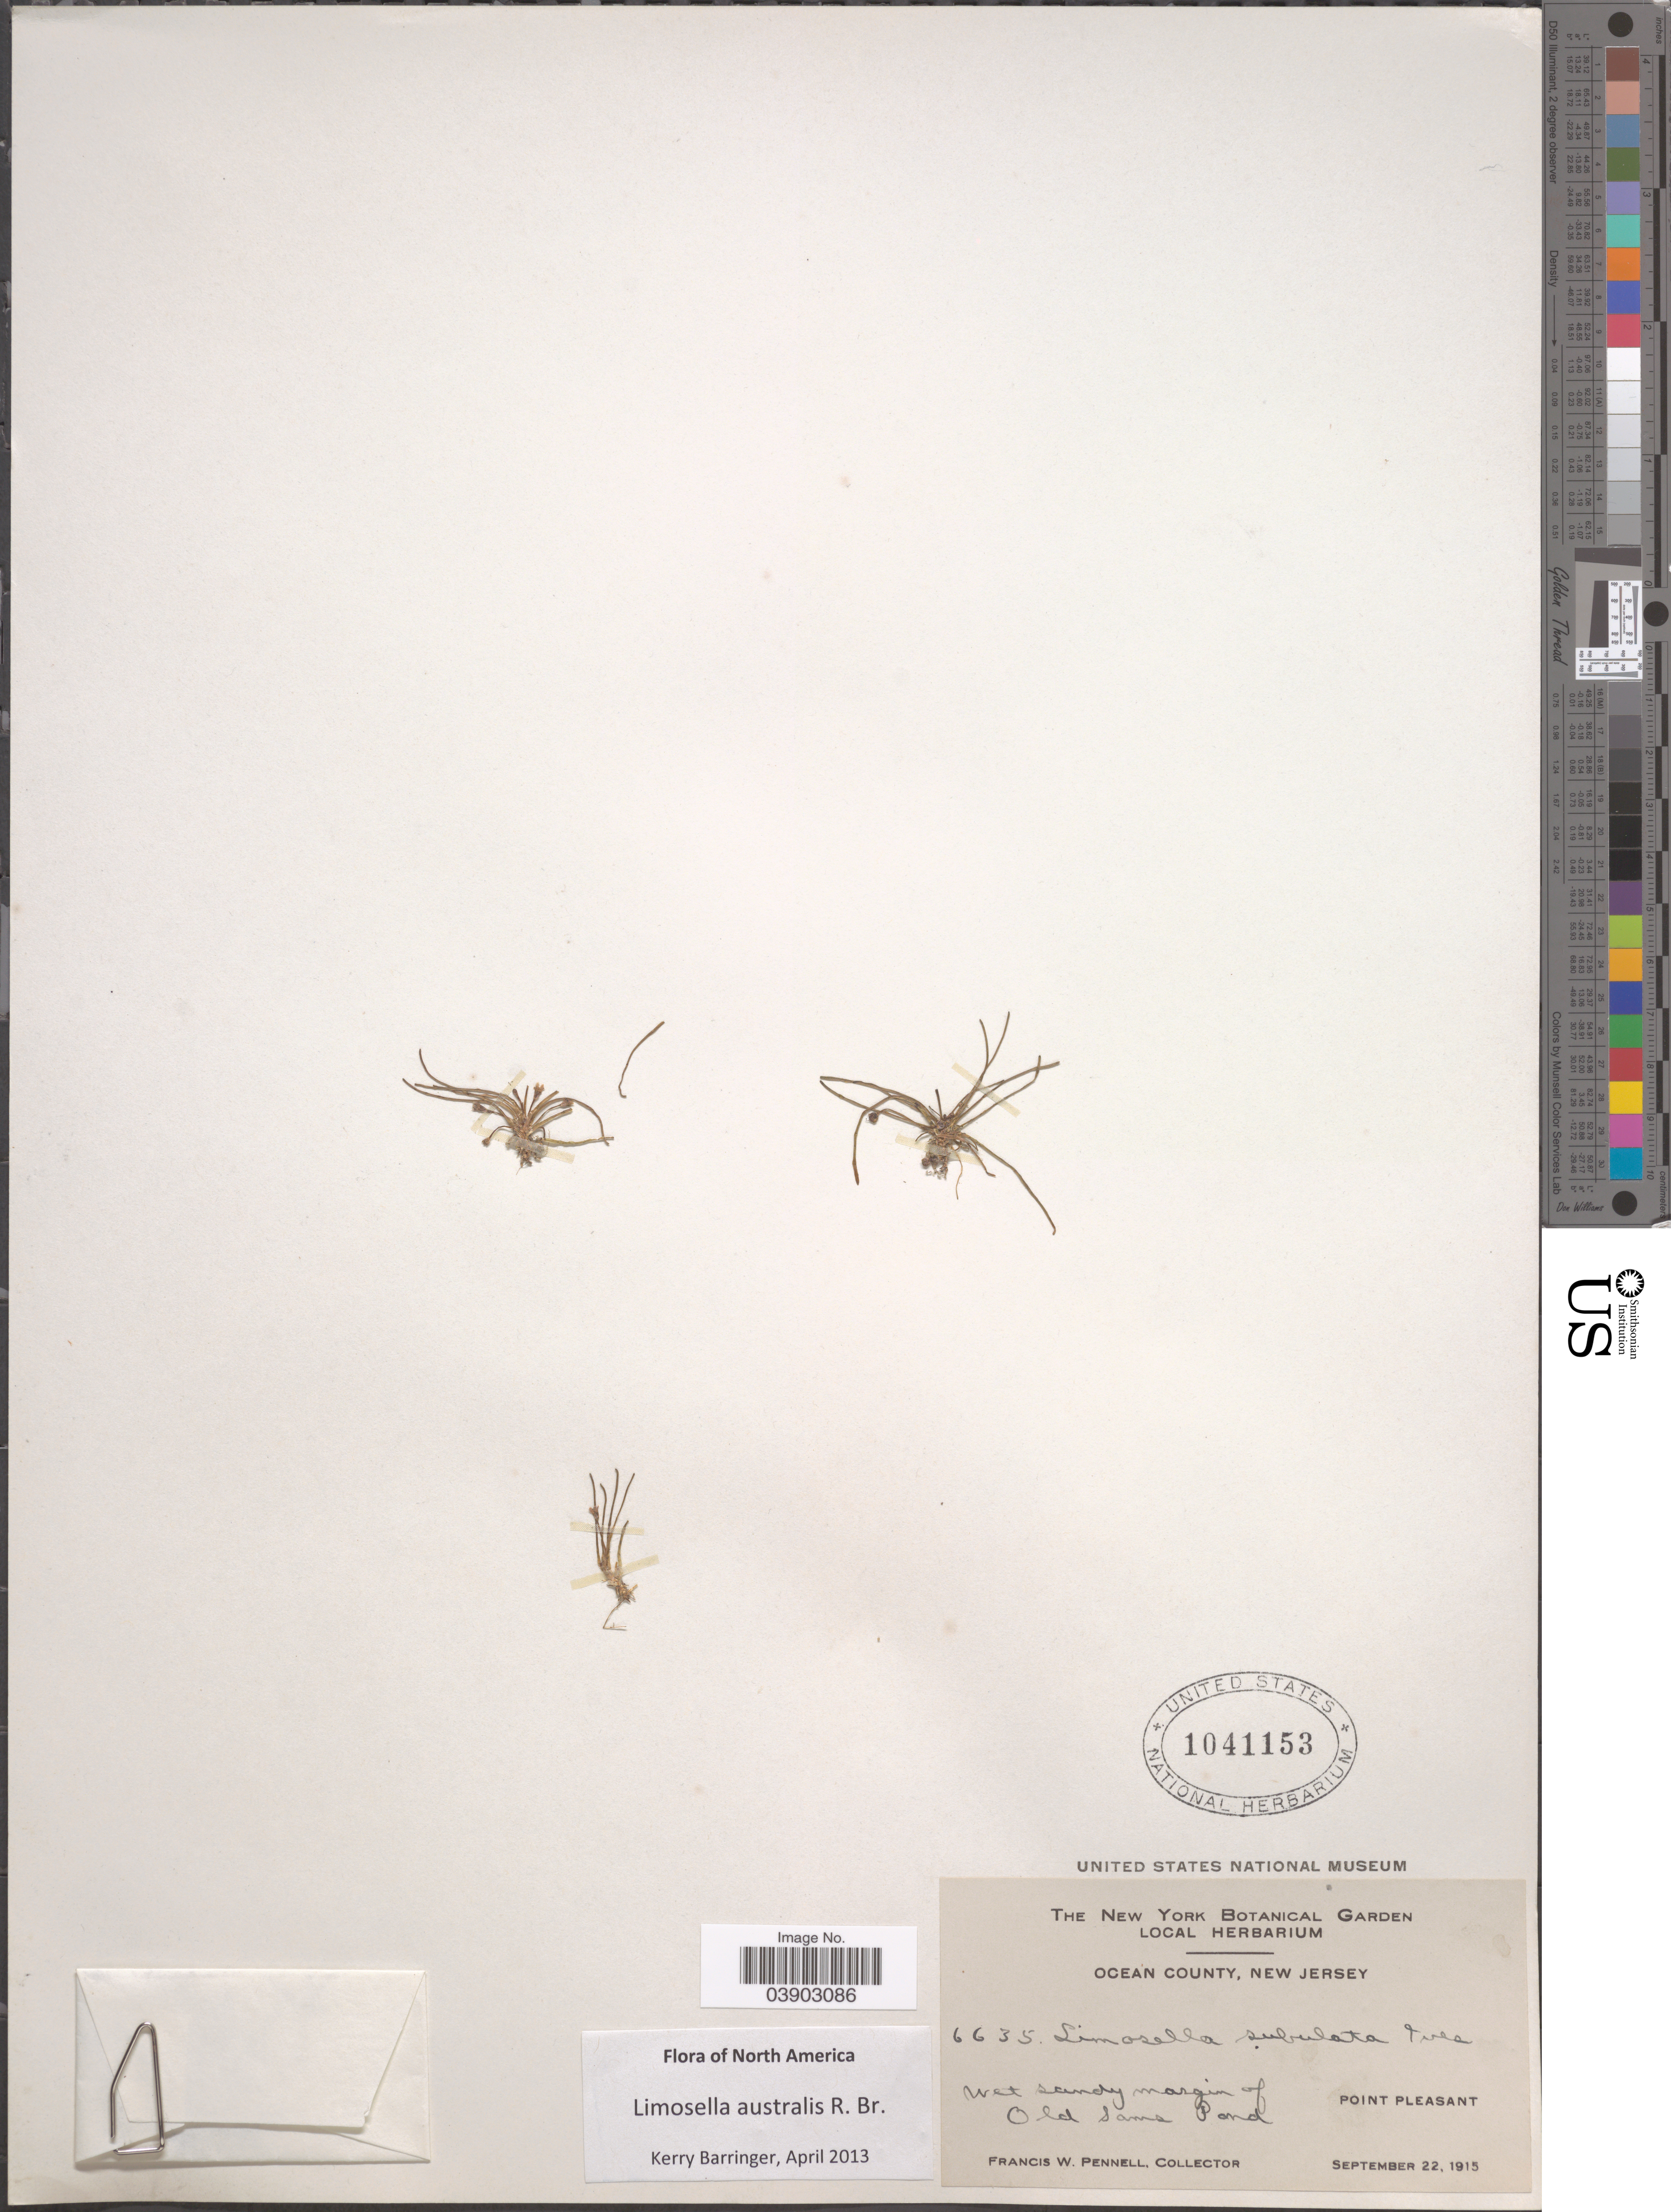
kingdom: Plantae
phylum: Tracheophyta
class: Magnoliopsida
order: Lamiales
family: Scrophulariaceae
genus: Limosella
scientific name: Limosella australis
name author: R. Br.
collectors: F. W. Pennell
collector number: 6635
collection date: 1915-09-22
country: United States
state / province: New Jersey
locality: Ocean County. Wet sandy margin of Old Same Pond. Point Pleasant.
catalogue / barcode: US 1041153